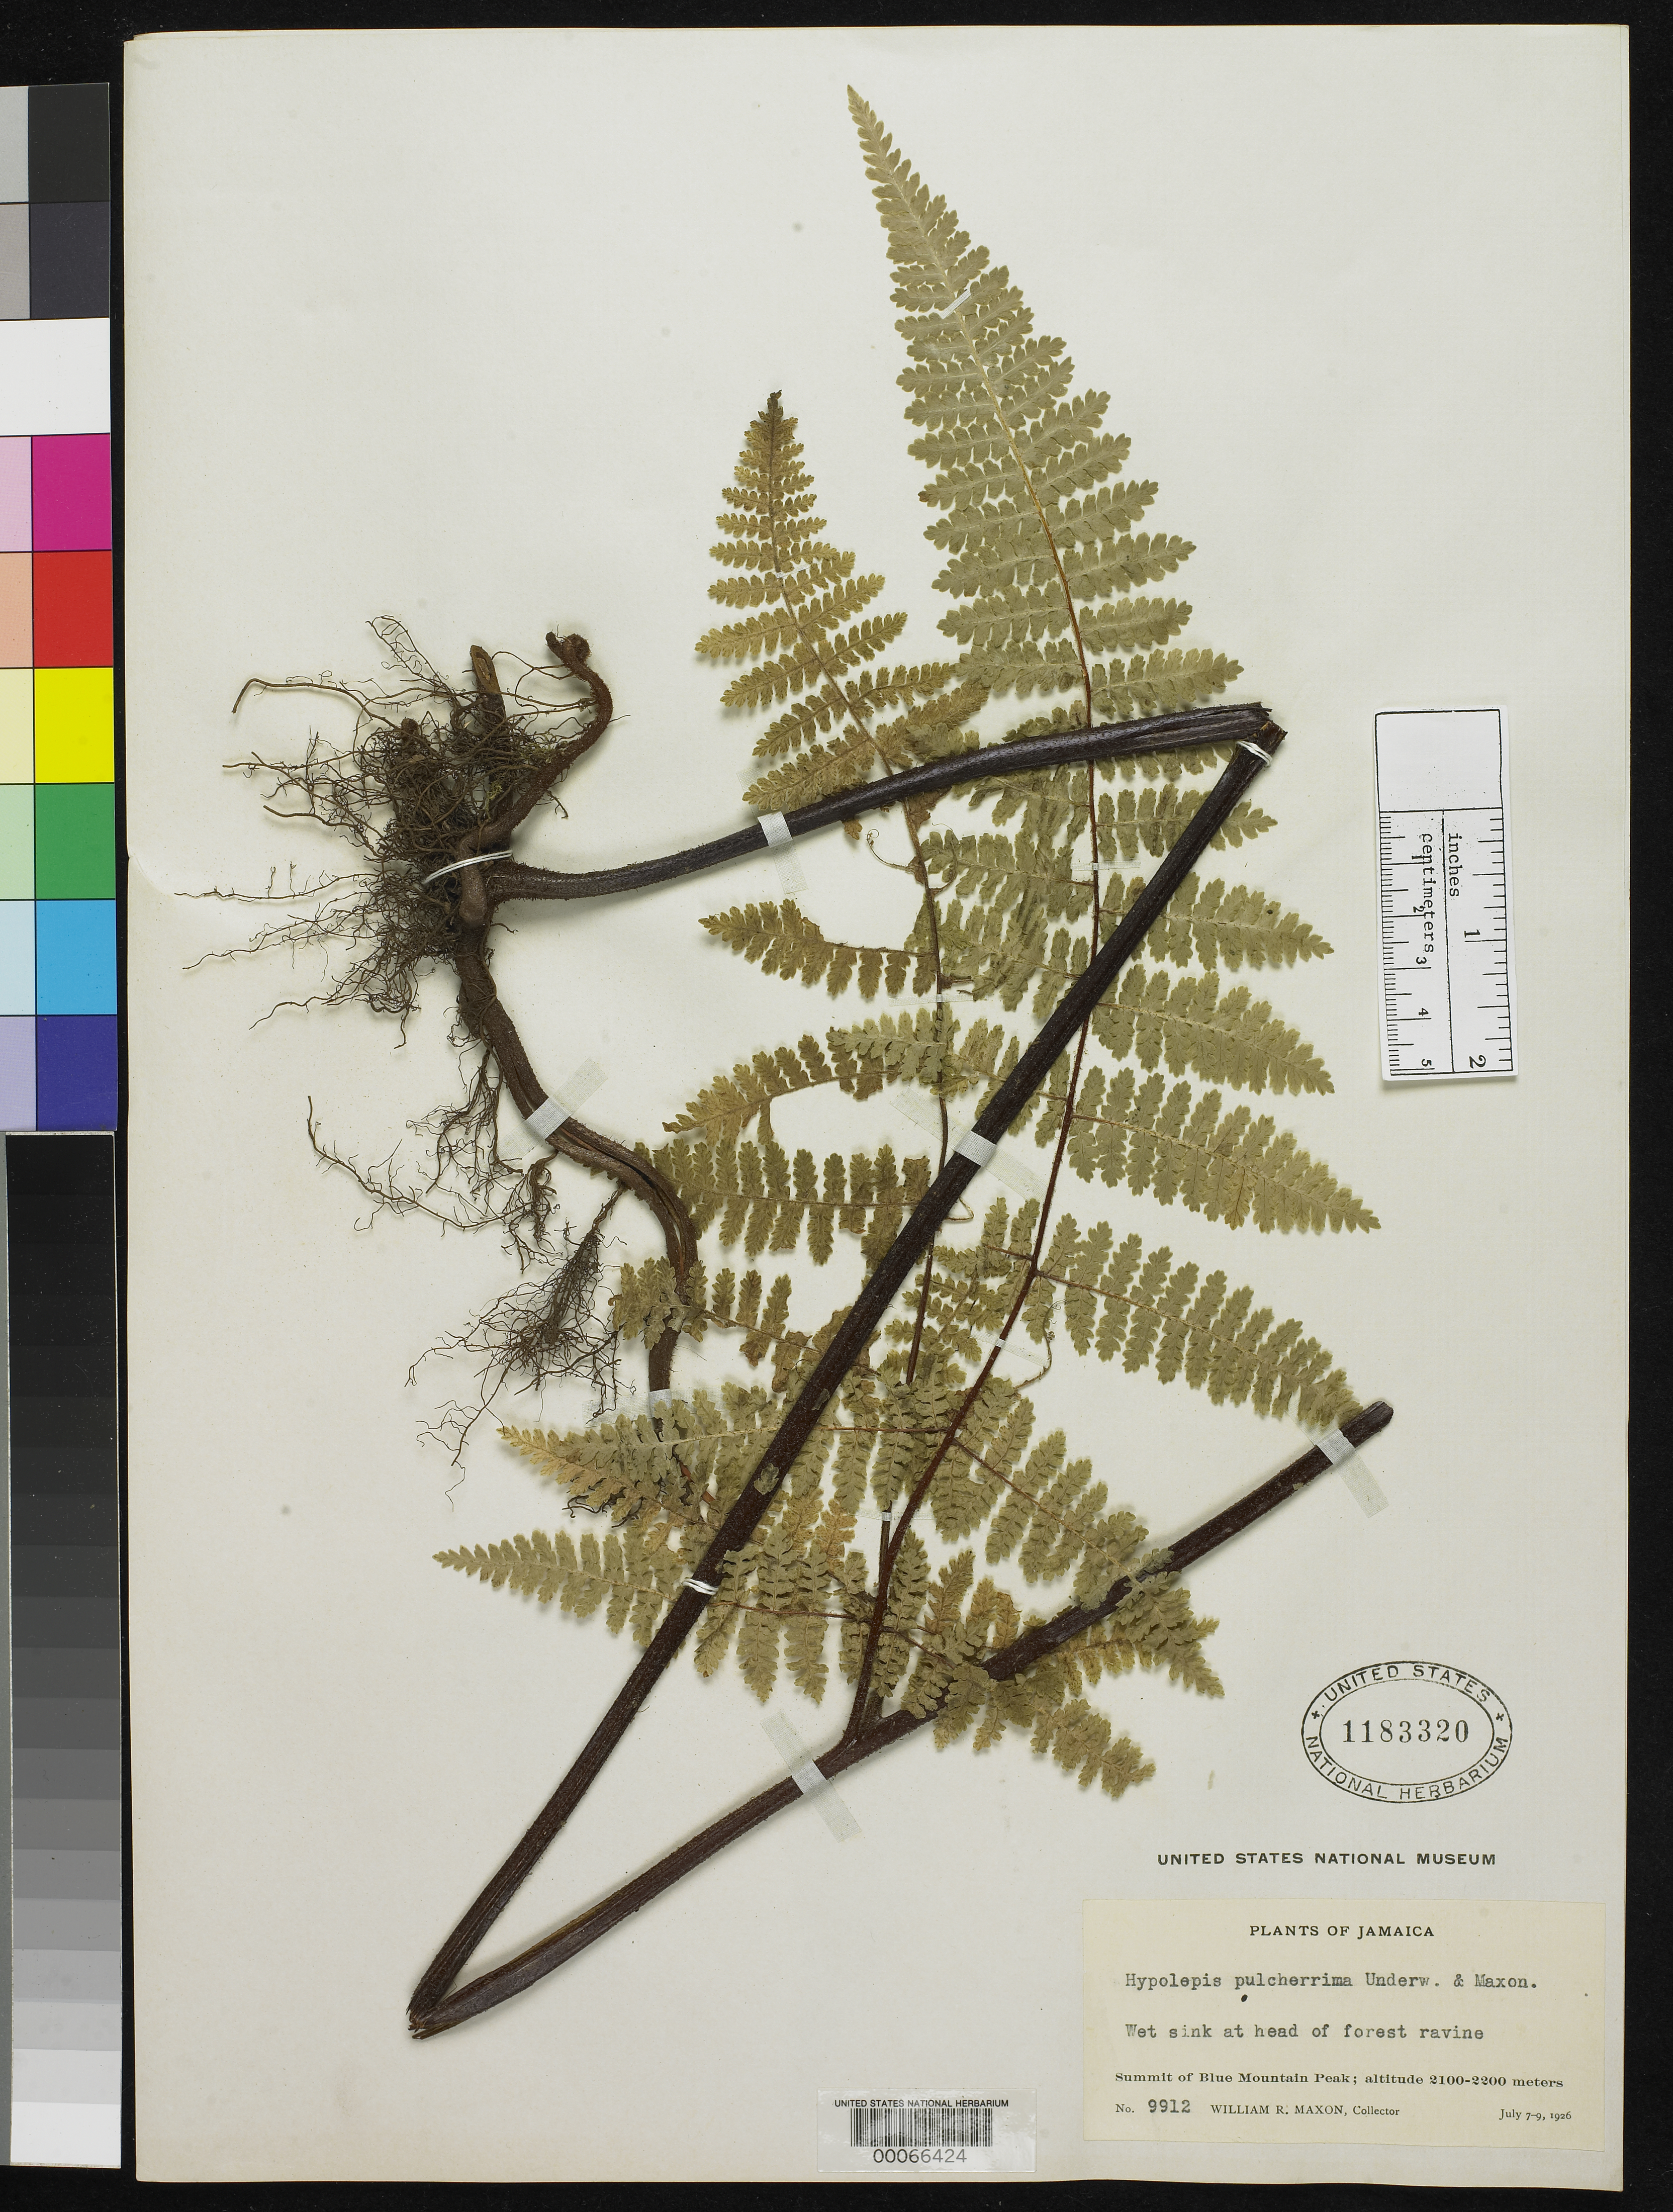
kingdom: Plantae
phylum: Tracheophyta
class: Polypodiopsida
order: Polypodiales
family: Dennstaedtiaceae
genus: Hypolepis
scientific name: Hypolepis pulcherrima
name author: Underw. & Maxon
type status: Syntype; Lectotype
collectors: W. R. Maxon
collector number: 9912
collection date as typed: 07 Jul 1926 to 09 Jul 1926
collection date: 1926-07-07/1926-07-09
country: Jamaica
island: Greater Antilles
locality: Blue Mountain Peak.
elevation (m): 2100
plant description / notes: USNH 1183317 is annotated "1 frond in 4 sheets", the other sheets apparently being 1183318, 1183319, 1183320 (although these sheets are not annotated); 1183317 is also the only sheet annotated by Lellinger (1976) as "lectotype". If considered one specimen mounted on 4 sheets then all 4 sheets comprise the lectotype, rather than the first being the lectotype and the rest being isolectotypes. Neither the original publication nor lectotypification by Lellinger indicate that the specimen is mounted on multiple sheets, but see Schwartsburg & Prado 2014 (Acta Bot. Brasil. 28(2): 2013), where they (illegitimately?) re-designated the lectotype as Jenman 72 (K).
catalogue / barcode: US 1183320